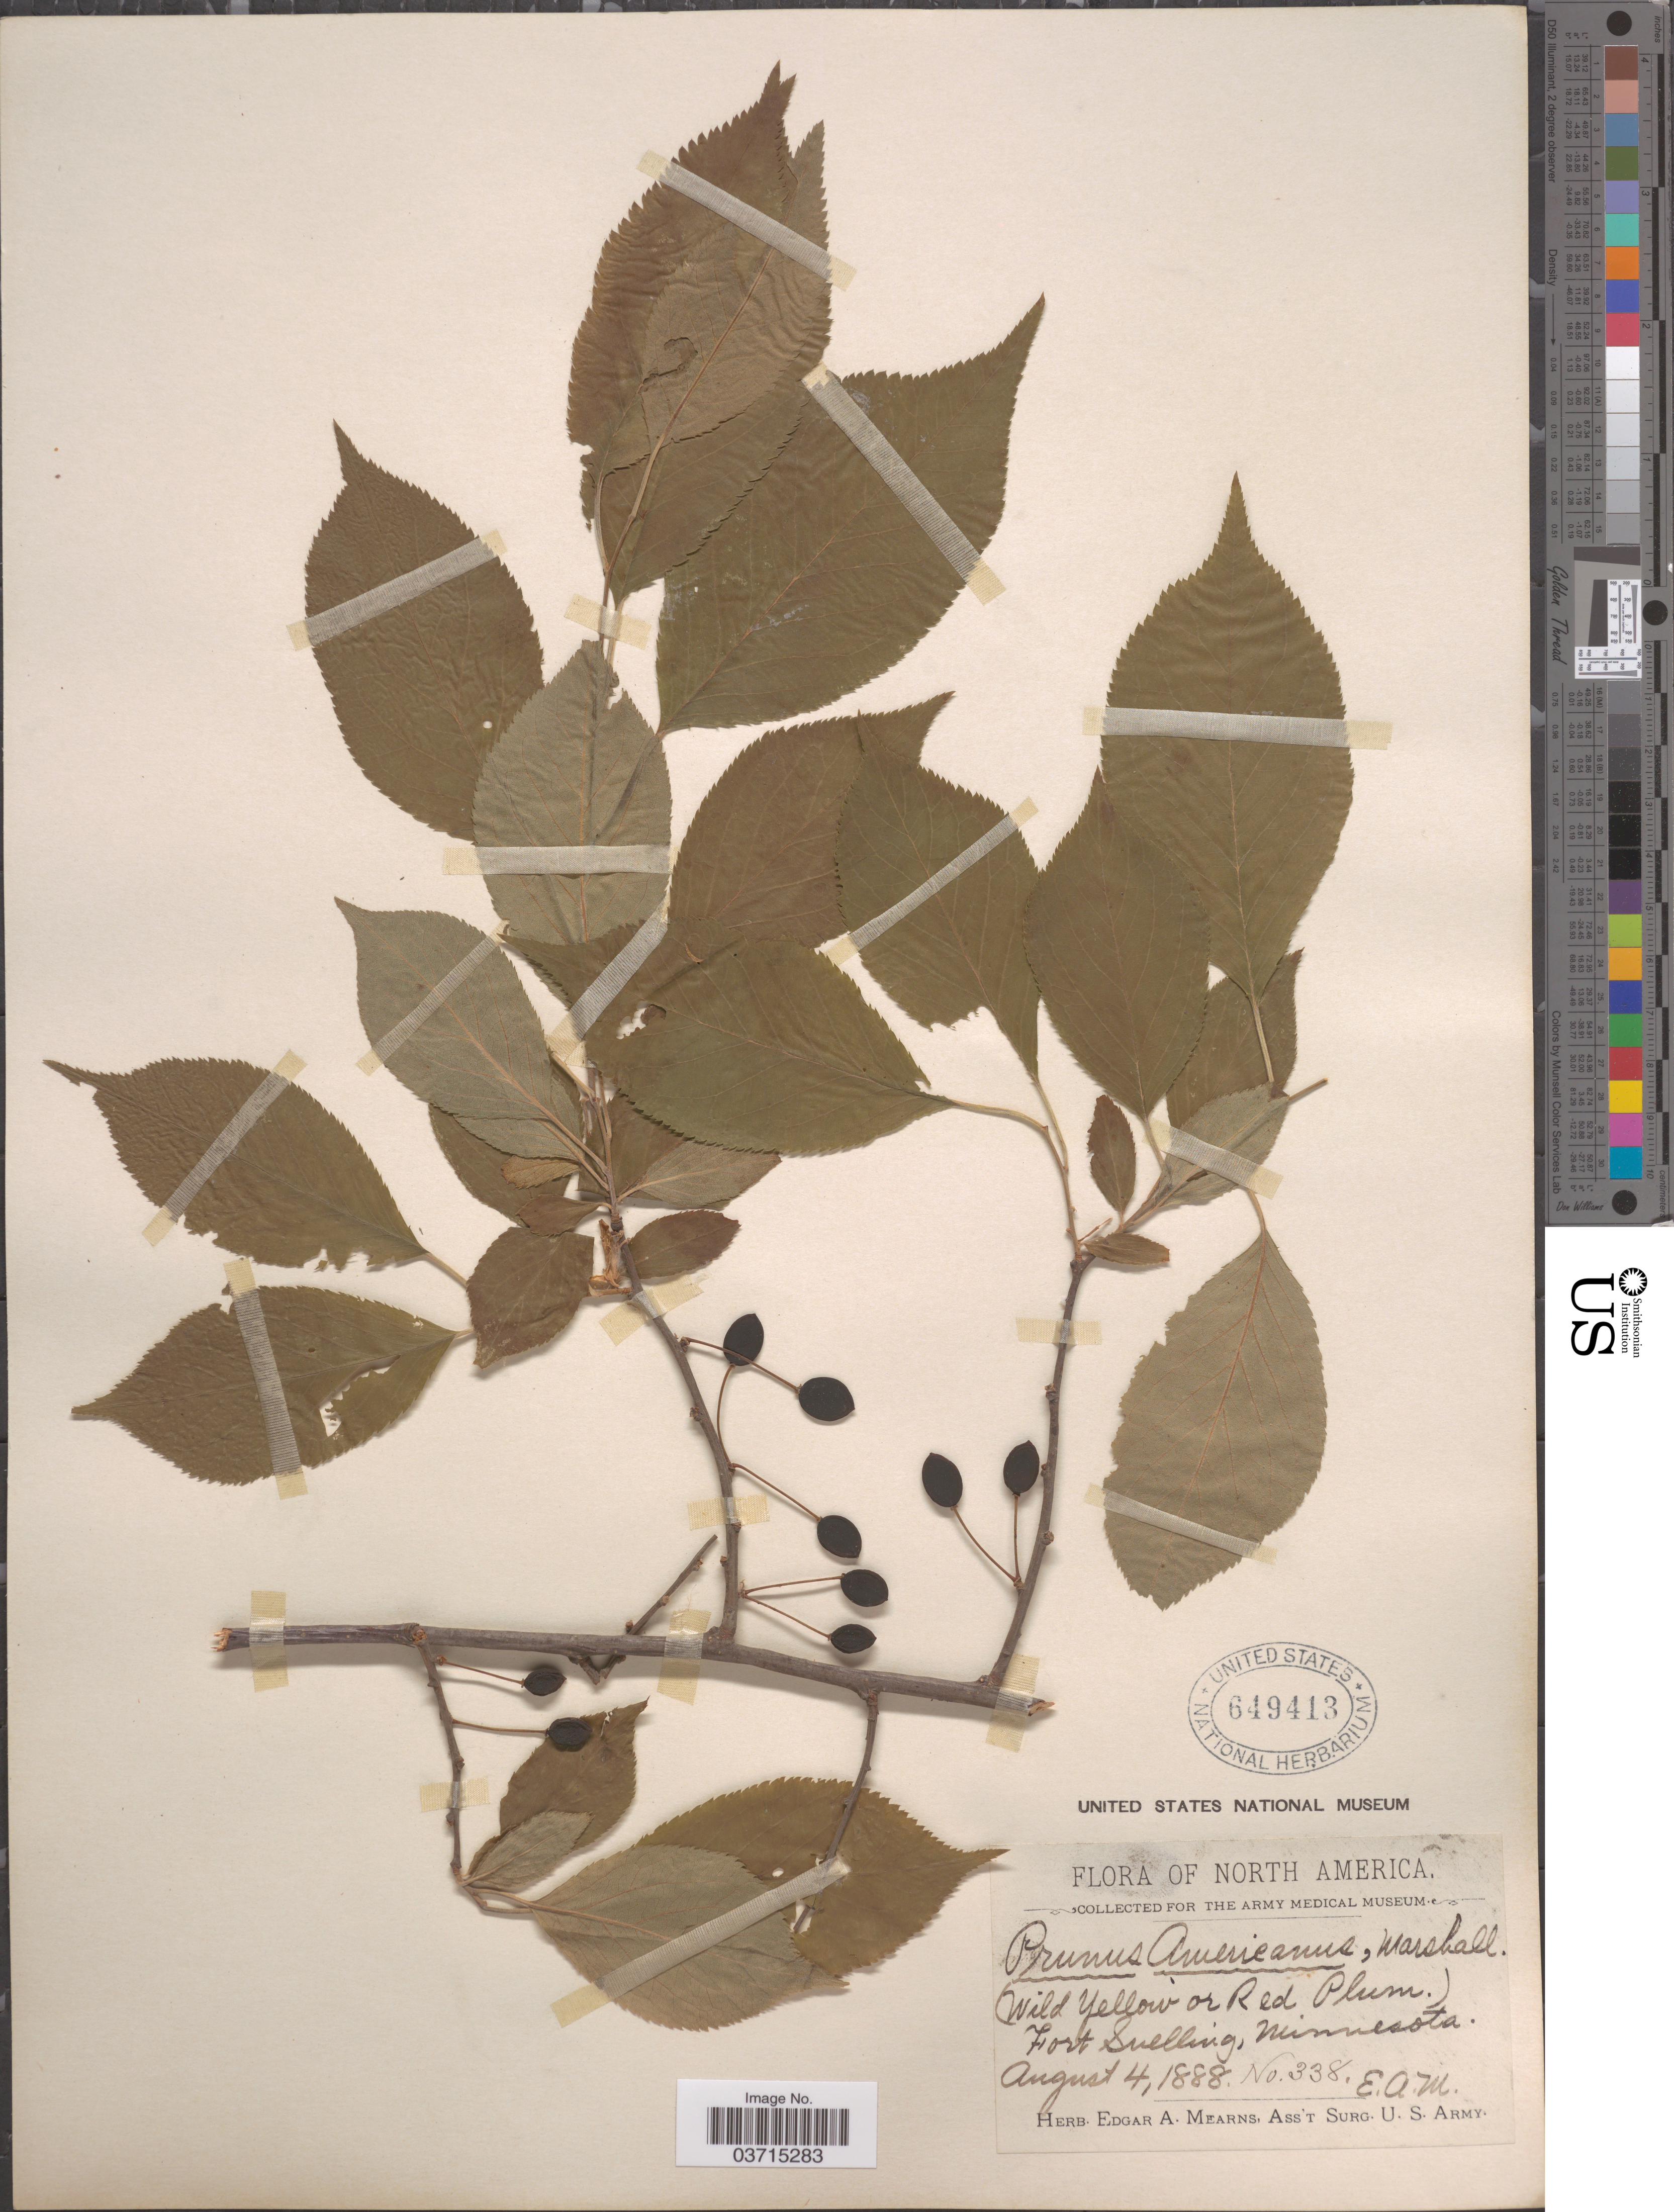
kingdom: Plantae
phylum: Tracheophyta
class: Magnoliopsida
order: Rosales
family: Rosaceae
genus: Prunus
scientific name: Prunus americana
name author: Marshall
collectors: E. A. Mearns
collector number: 338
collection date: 1888-08-04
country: United States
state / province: Minnesota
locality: Fort Snelling.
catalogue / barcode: US 649413